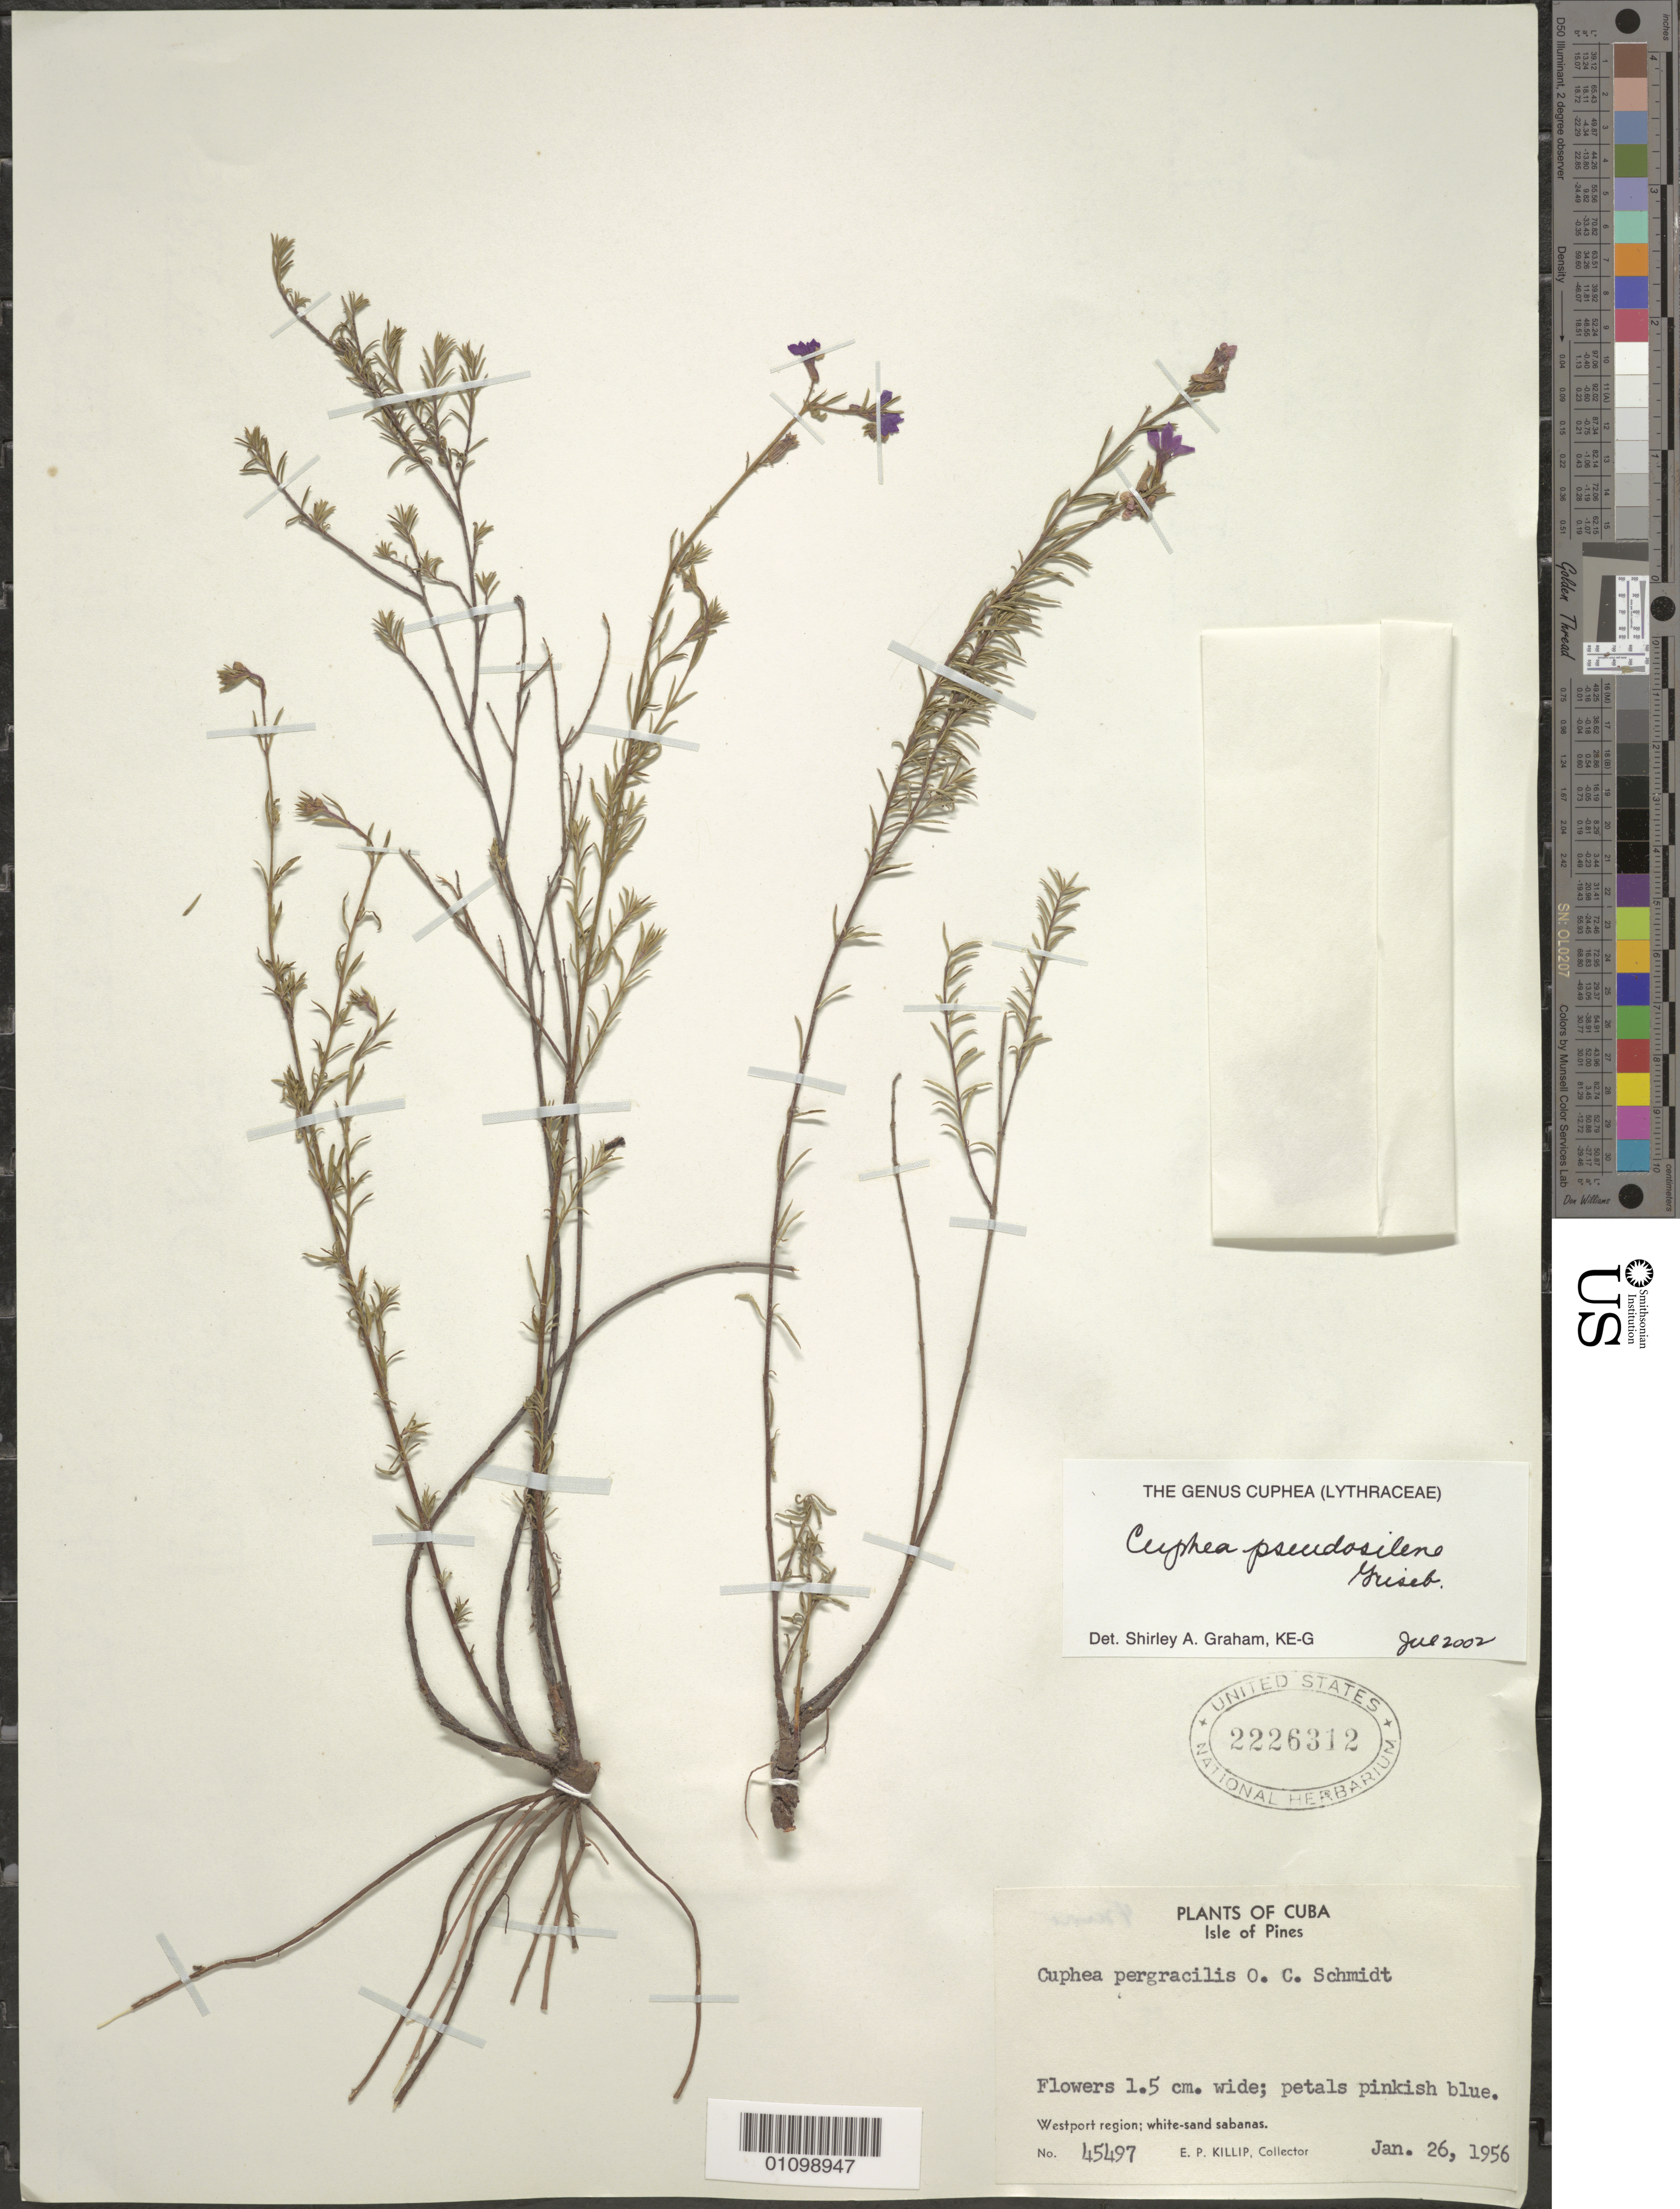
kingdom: Plantae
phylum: Tracheophyta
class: Magnoliopsida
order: Myrtales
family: Lythraceae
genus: Cuphea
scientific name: Cuphea pseudosilene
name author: Griseb.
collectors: E. P. Killip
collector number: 45497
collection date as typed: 26 Jan 1956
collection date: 1956-01-26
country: Cuba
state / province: Isla de La Juventud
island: Isla de la Juventud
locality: Westport region; white sand sabanas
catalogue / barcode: US 2226312